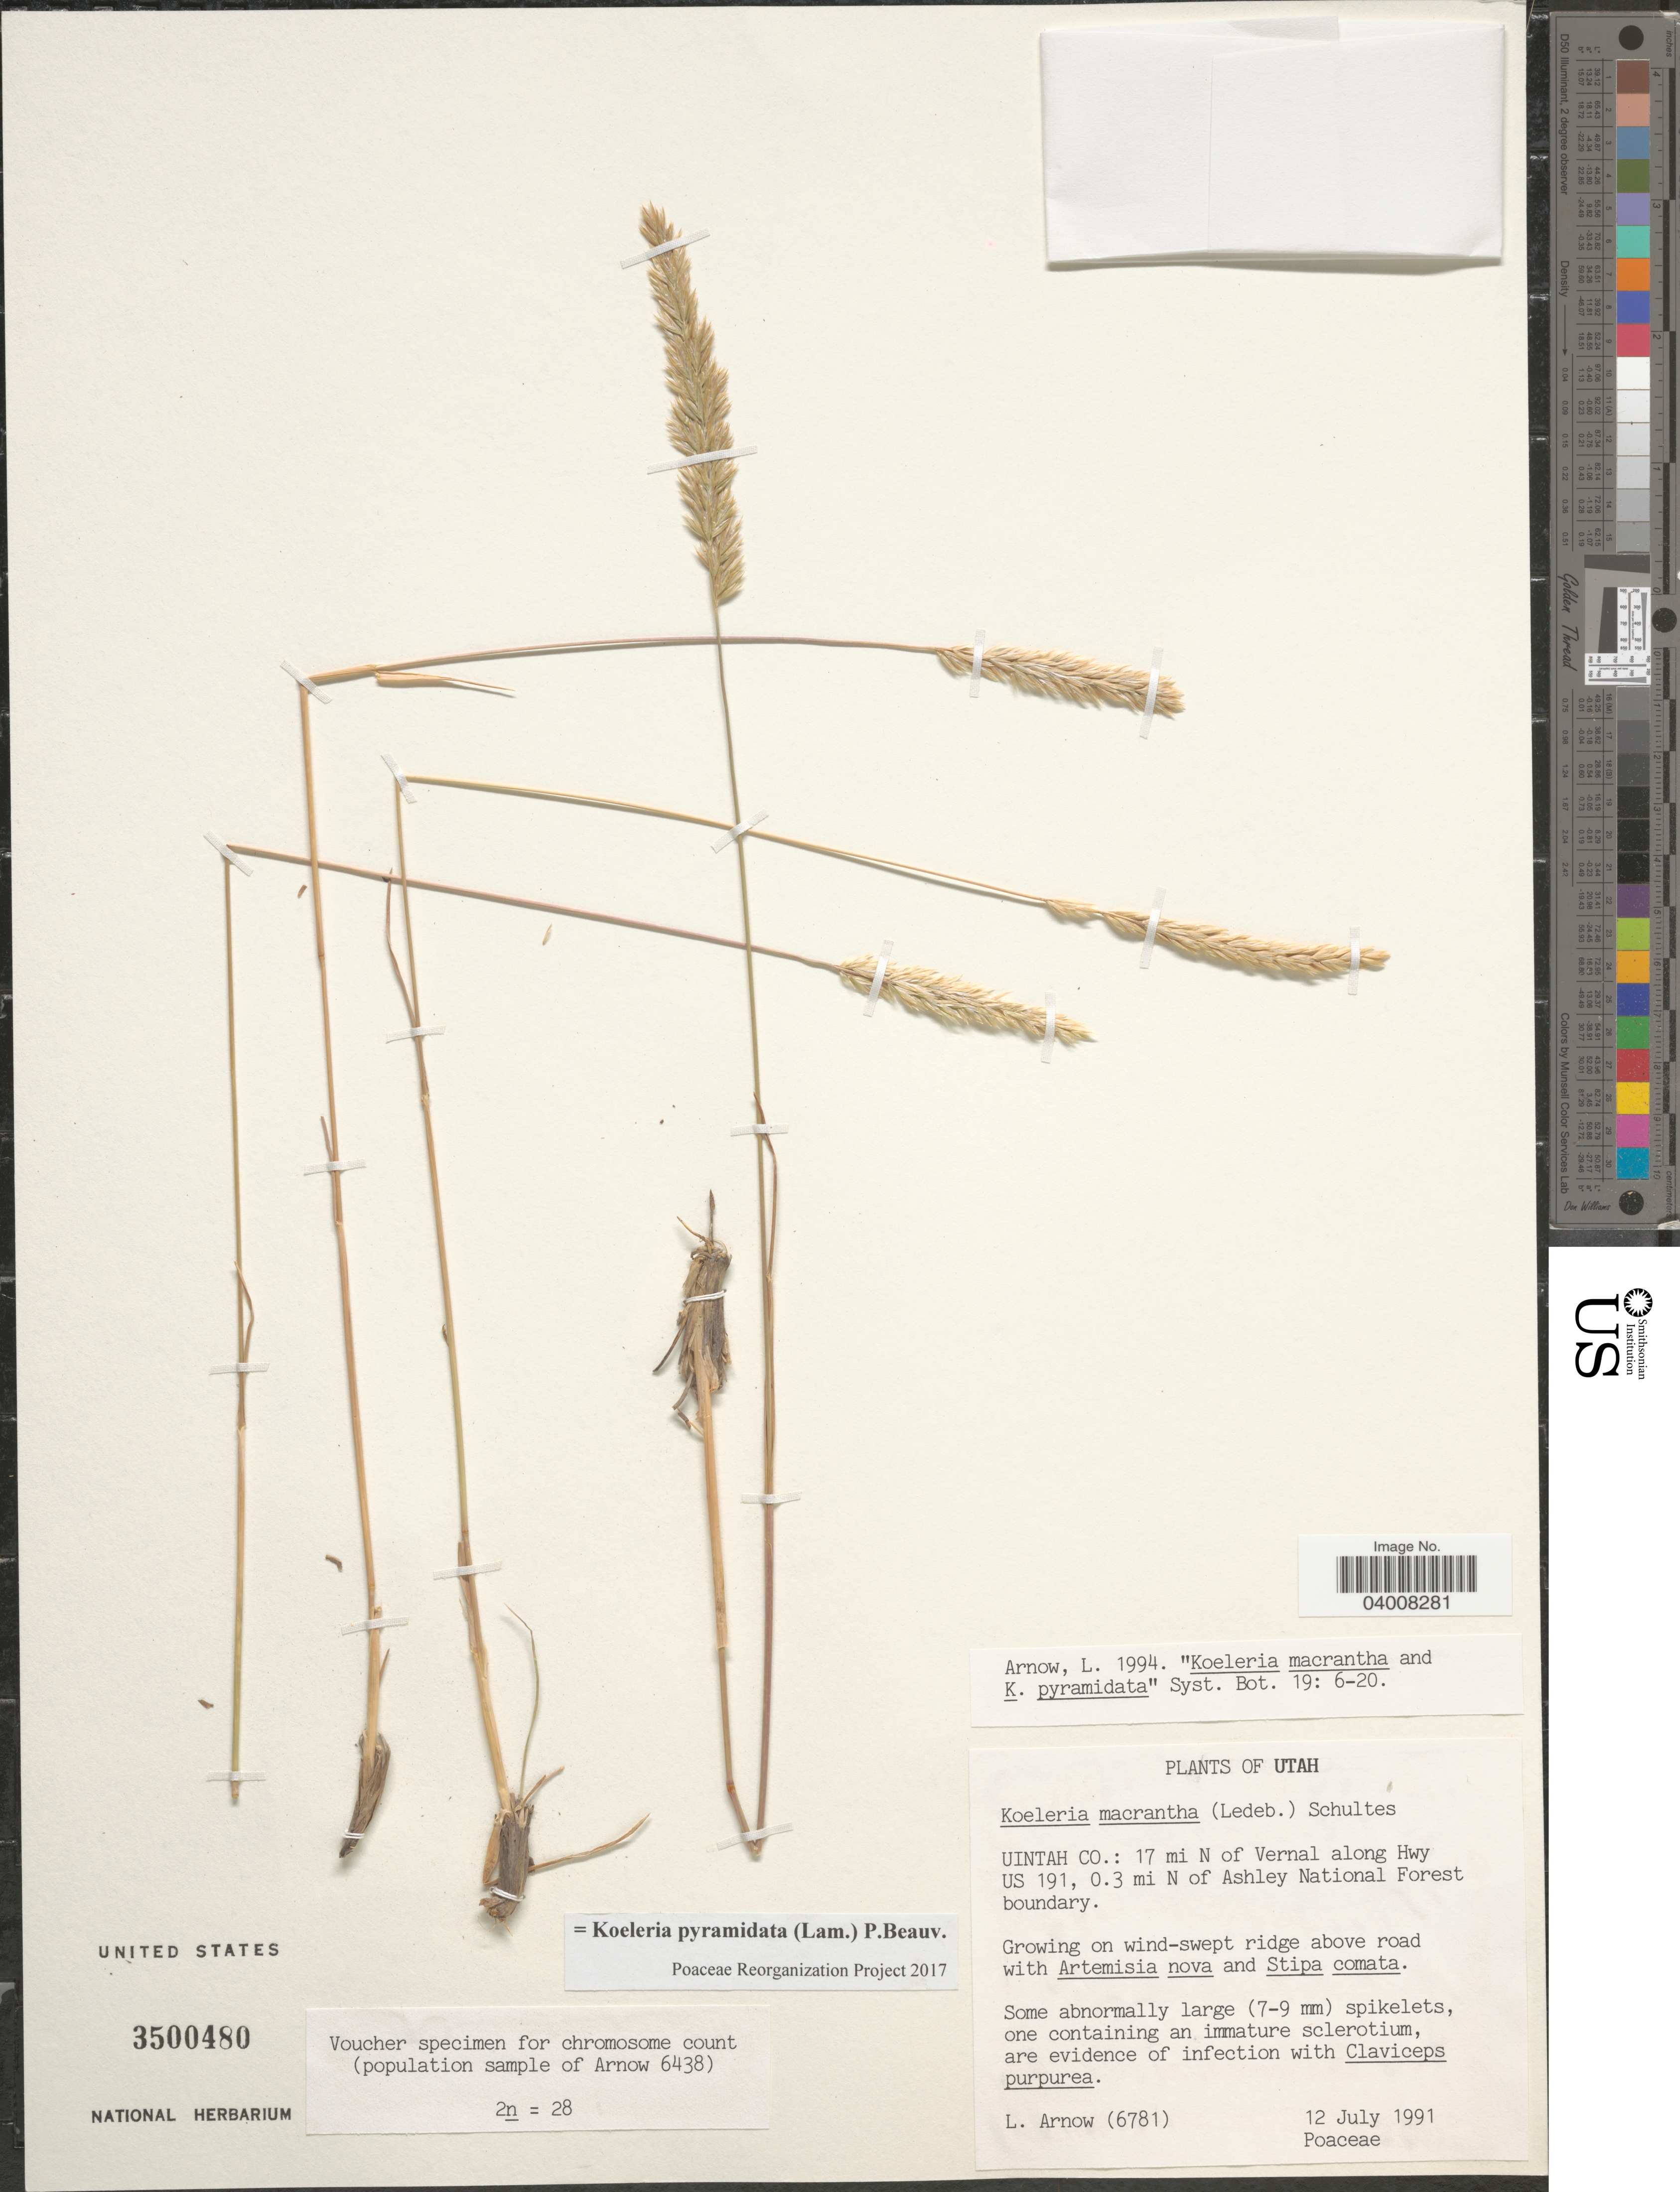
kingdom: Plantae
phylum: Tracheophyta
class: Liliopsida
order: Poales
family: Poaceae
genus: Koeleria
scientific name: Koeleria pyramidata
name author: (Lam.) P. Beauv.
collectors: L. Arnow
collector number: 6781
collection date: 1991-07-12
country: United States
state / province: Utah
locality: Uintah Co.: 17 mi N of Vernal along Hwy US 191, 0.3 mi N of Ashley National Forest boundary.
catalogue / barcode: US 3500480